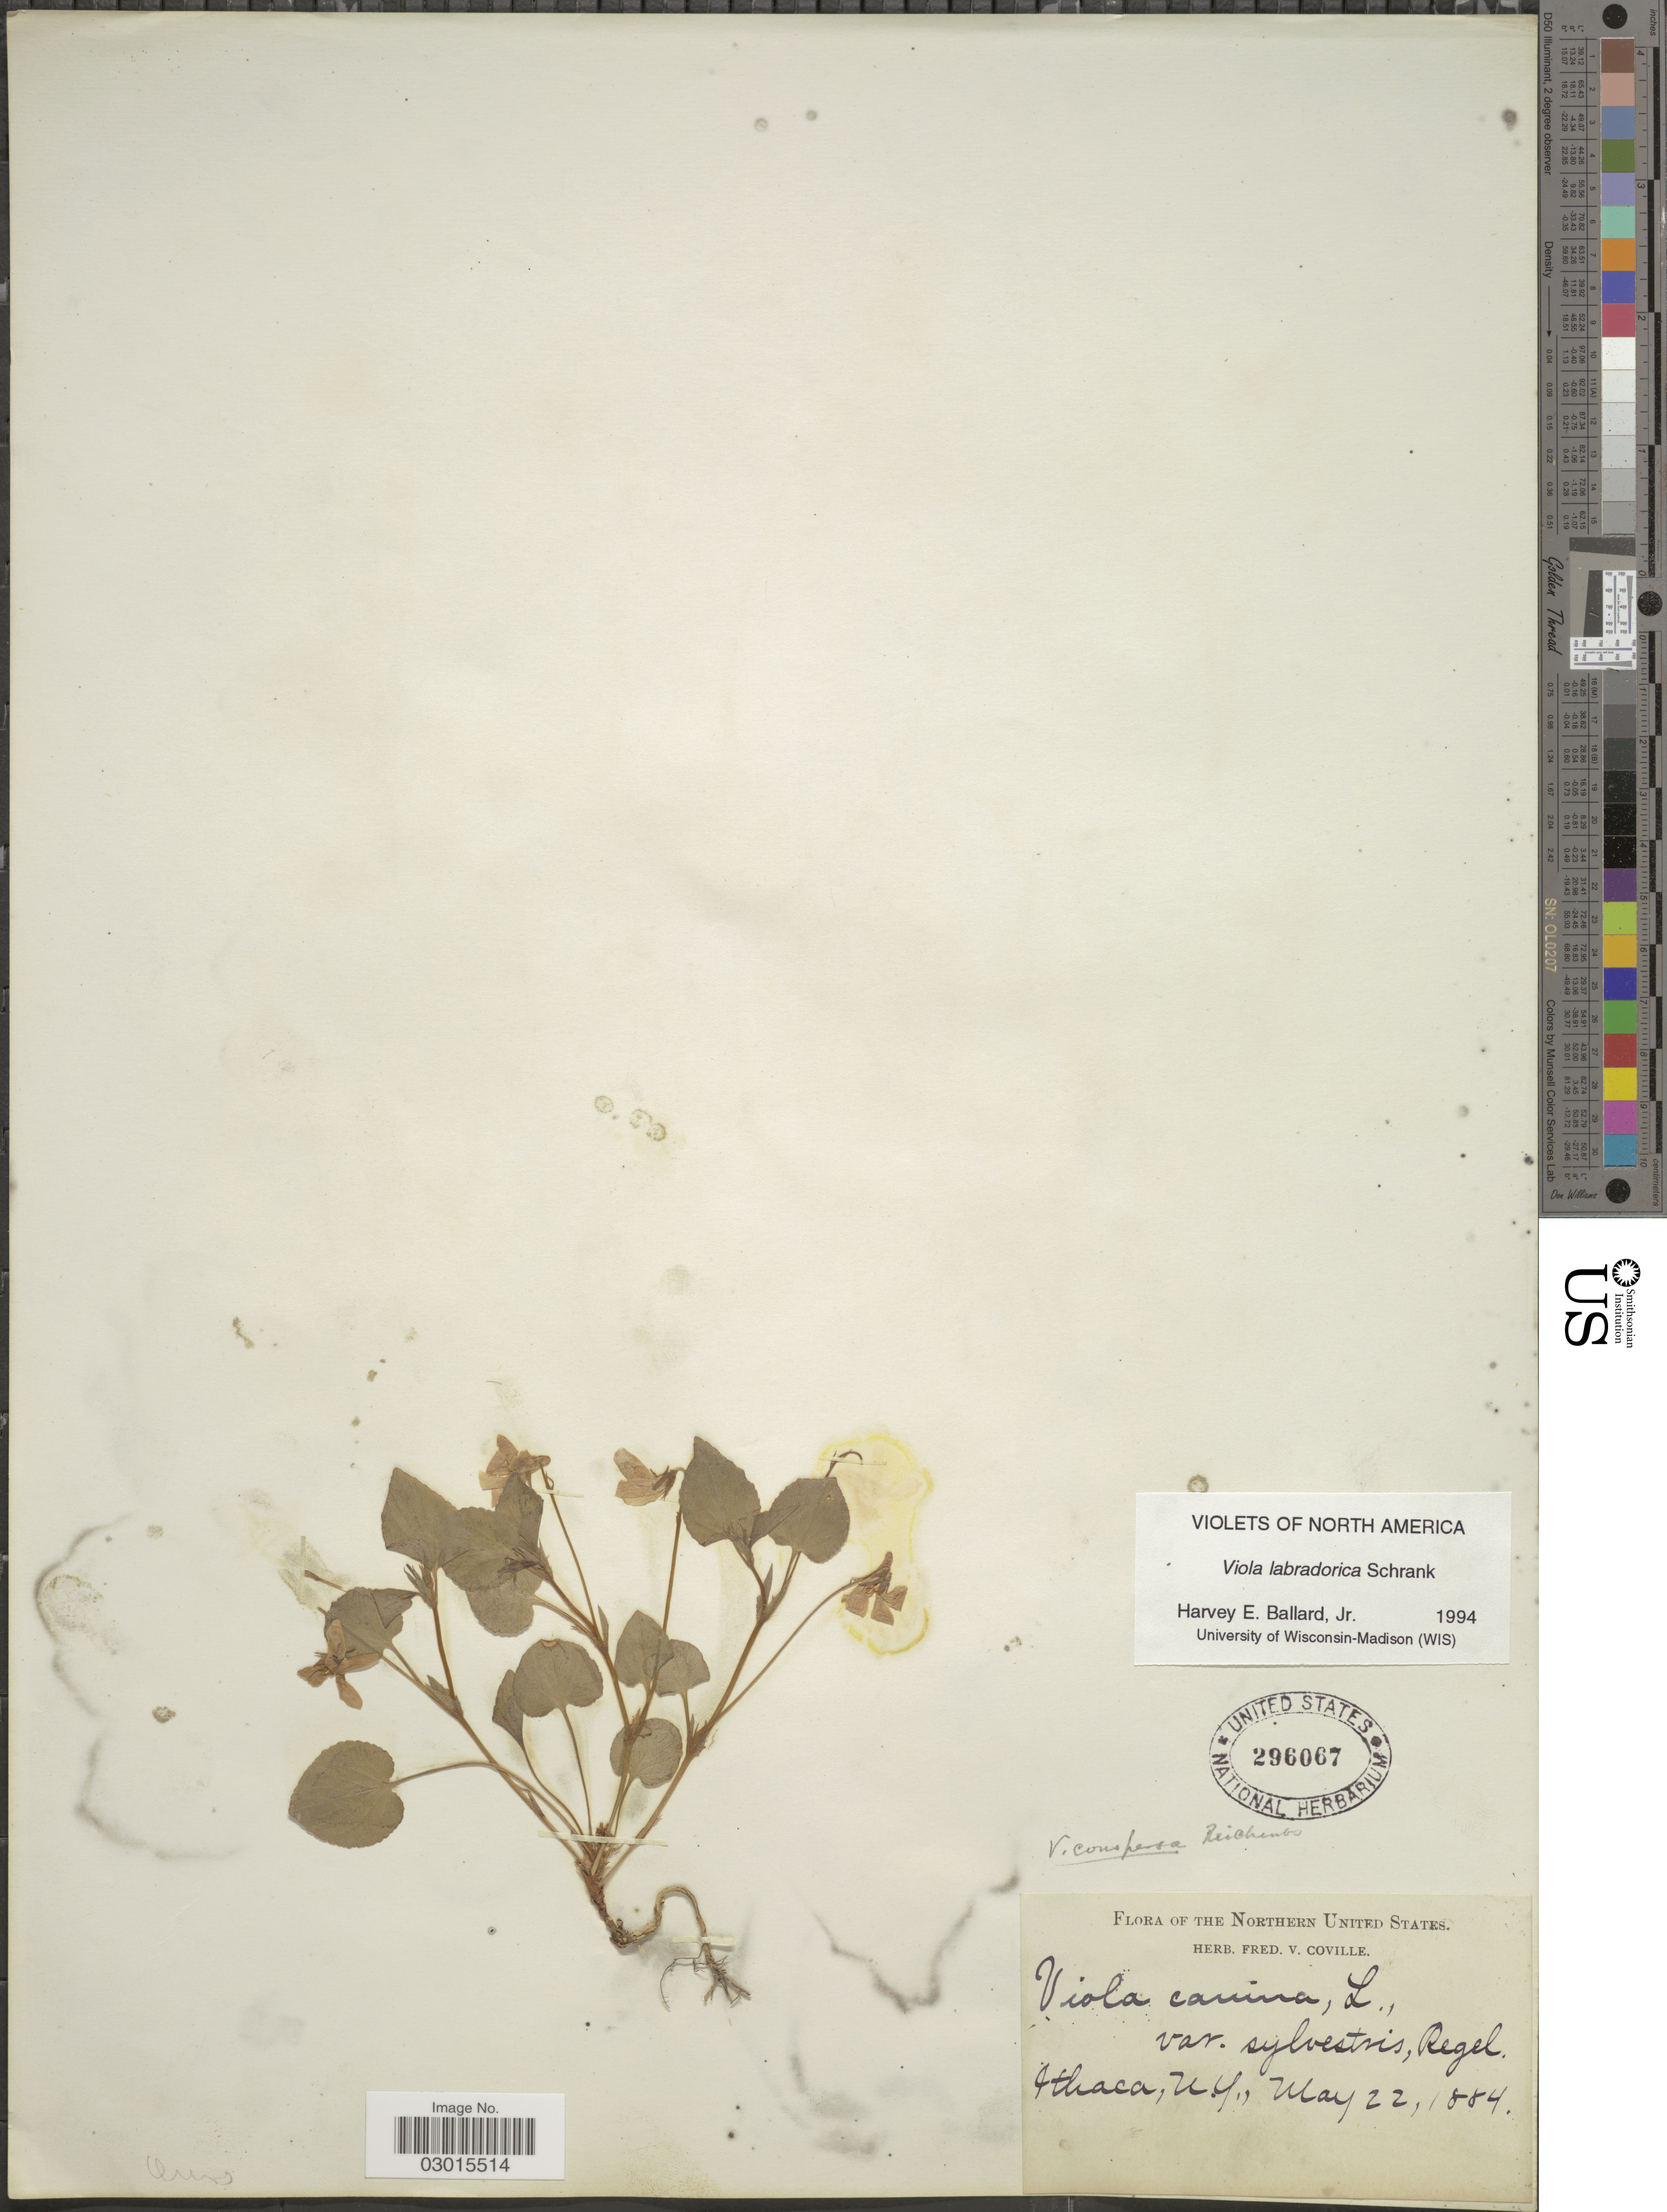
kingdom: Plantae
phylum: Tracheophyta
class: Magnoliopsida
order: Malpighiales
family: Violaceae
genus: Viola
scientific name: Viola labradorica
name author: Schrank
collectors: ex herb. Fred. V. Coville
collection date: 1884-05-22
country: United States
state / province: New York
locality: Northern United States. Ithaca, N. Y.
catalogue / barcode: US 296067